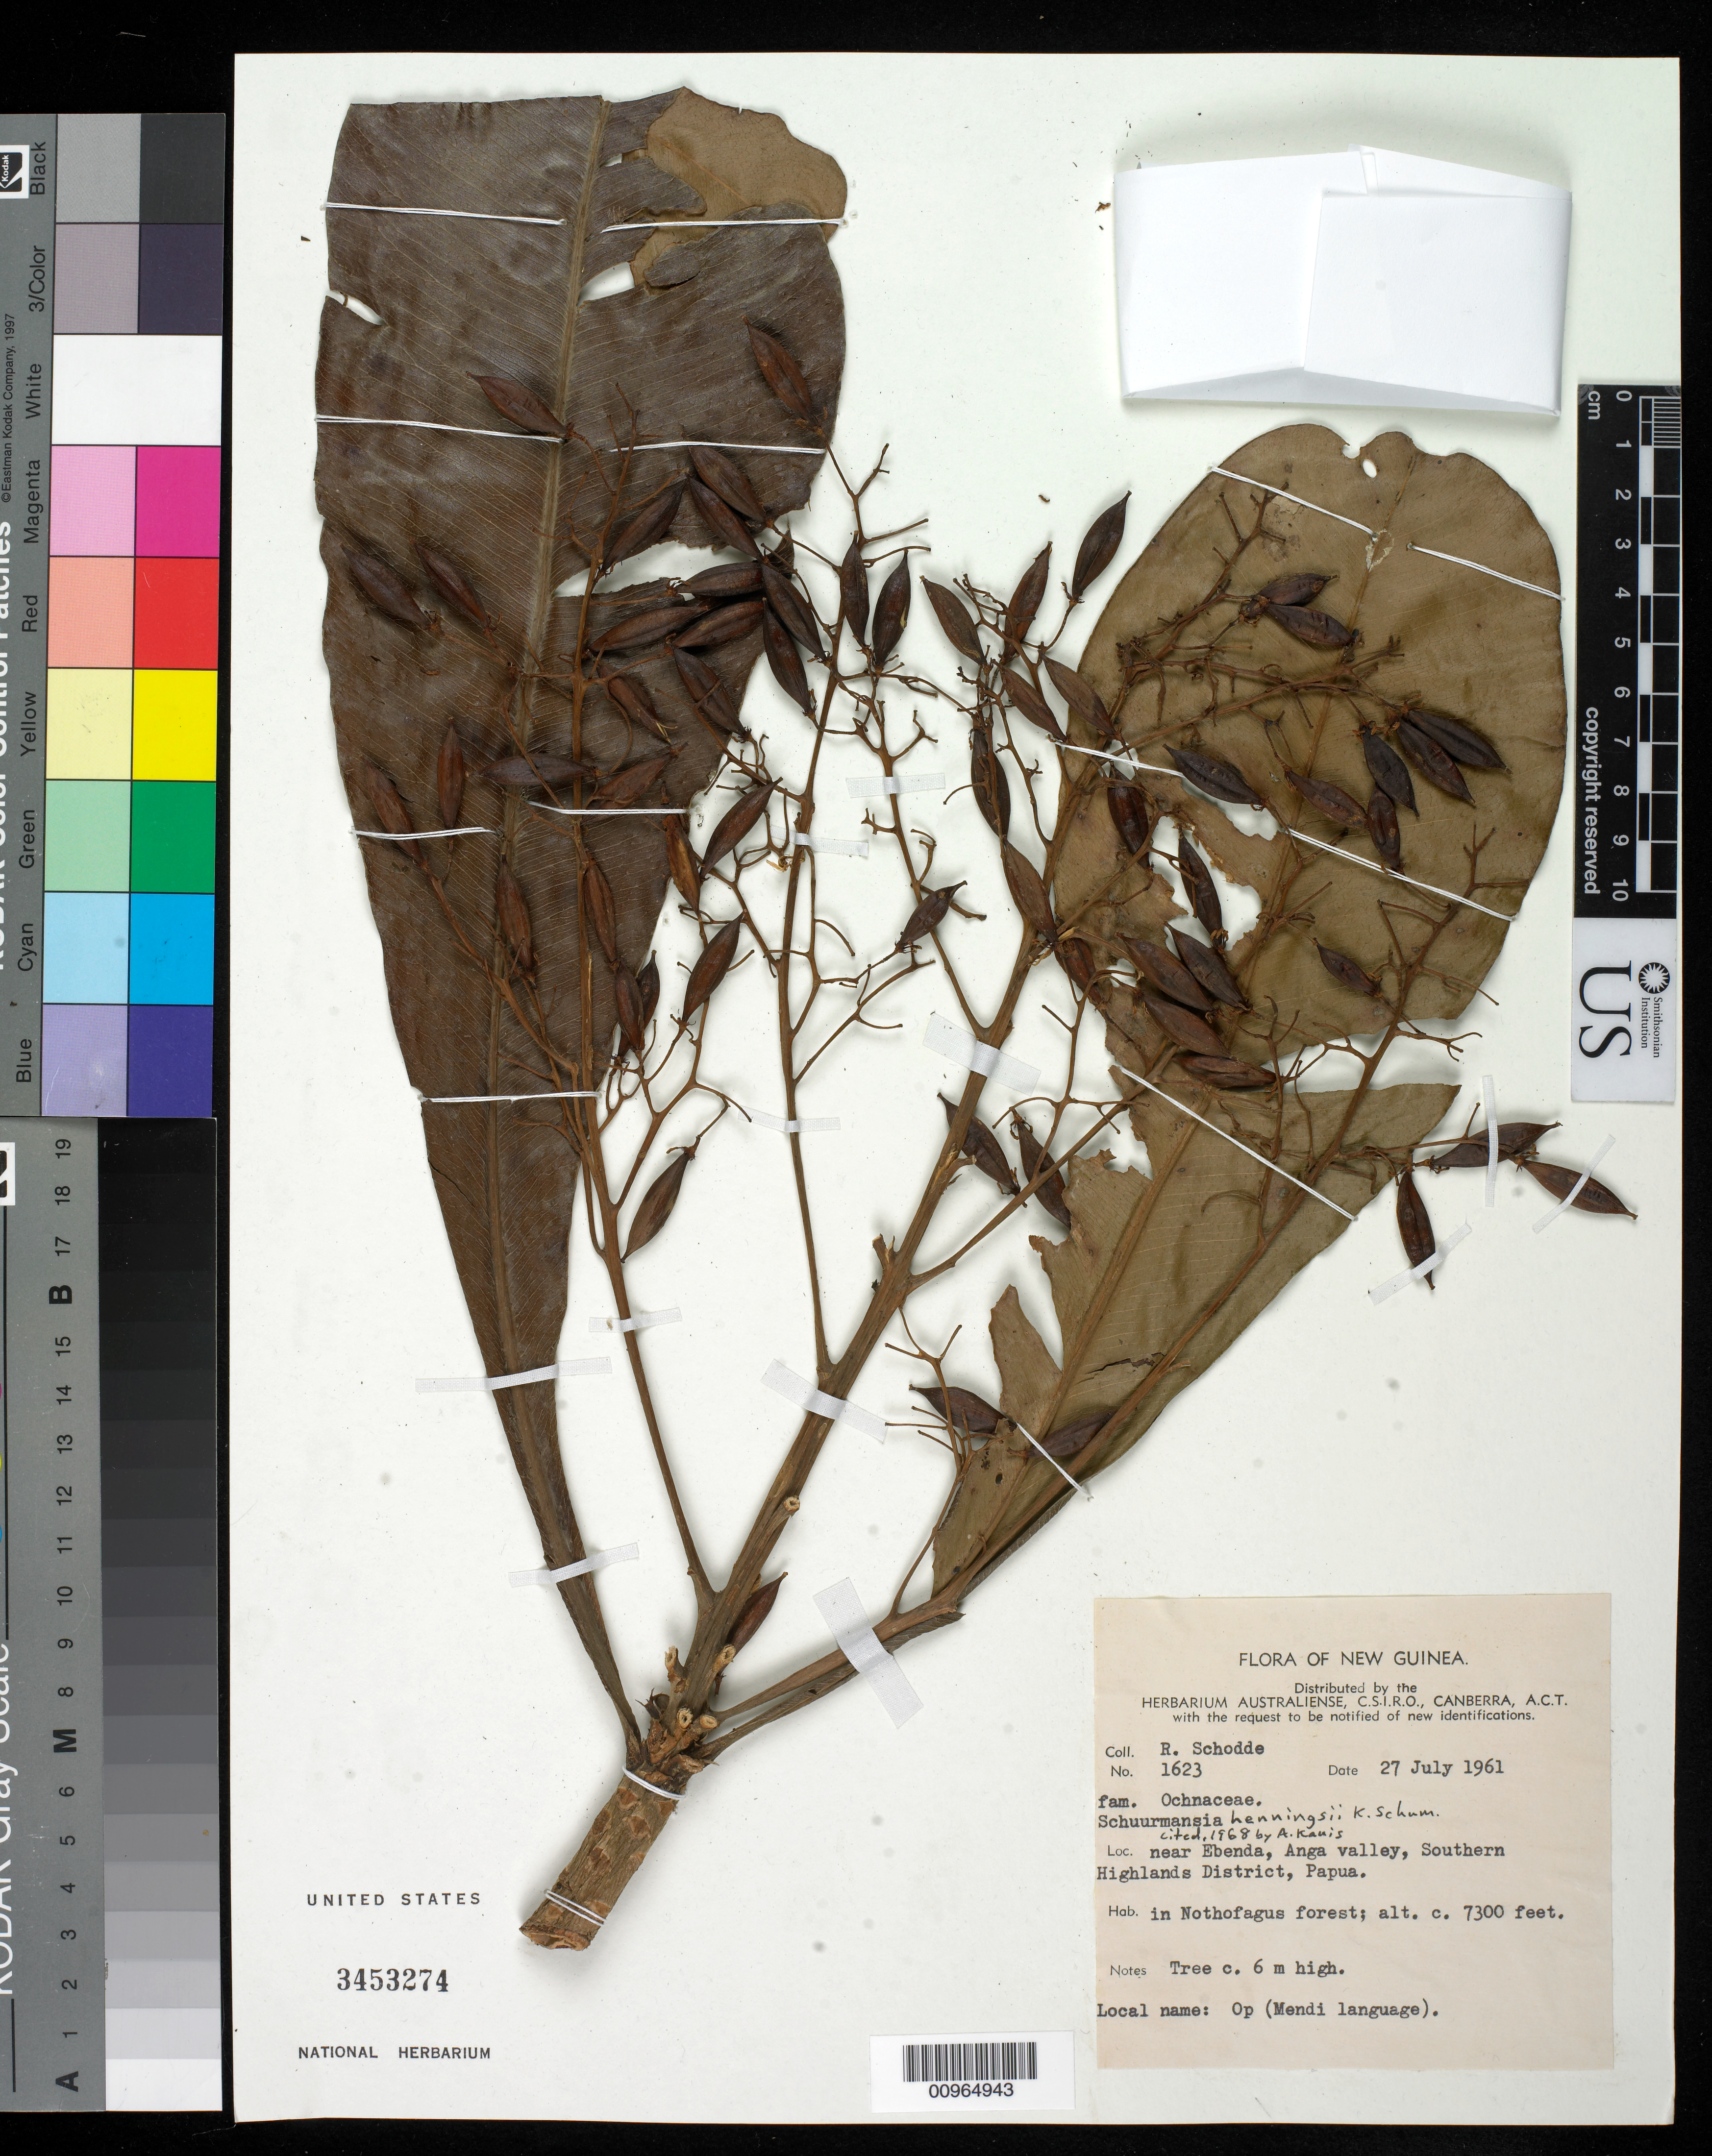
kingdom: Plantae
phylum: Tracheophyta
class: Magnoliopsida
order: Malpighiales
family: Ochnaceae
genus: Schuurmansia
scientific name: Schuurmansia henningsii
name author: K. Schum.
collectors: R. Schodde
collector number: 1623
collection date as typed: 27 Jul 1961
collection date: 1961-07-27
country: Papua New Guinea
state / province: Southern Highlands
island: New Guinea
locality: near Ebenda, Anga valley. In Nothofagus forest.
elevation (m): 2225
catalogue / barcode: US 3453274